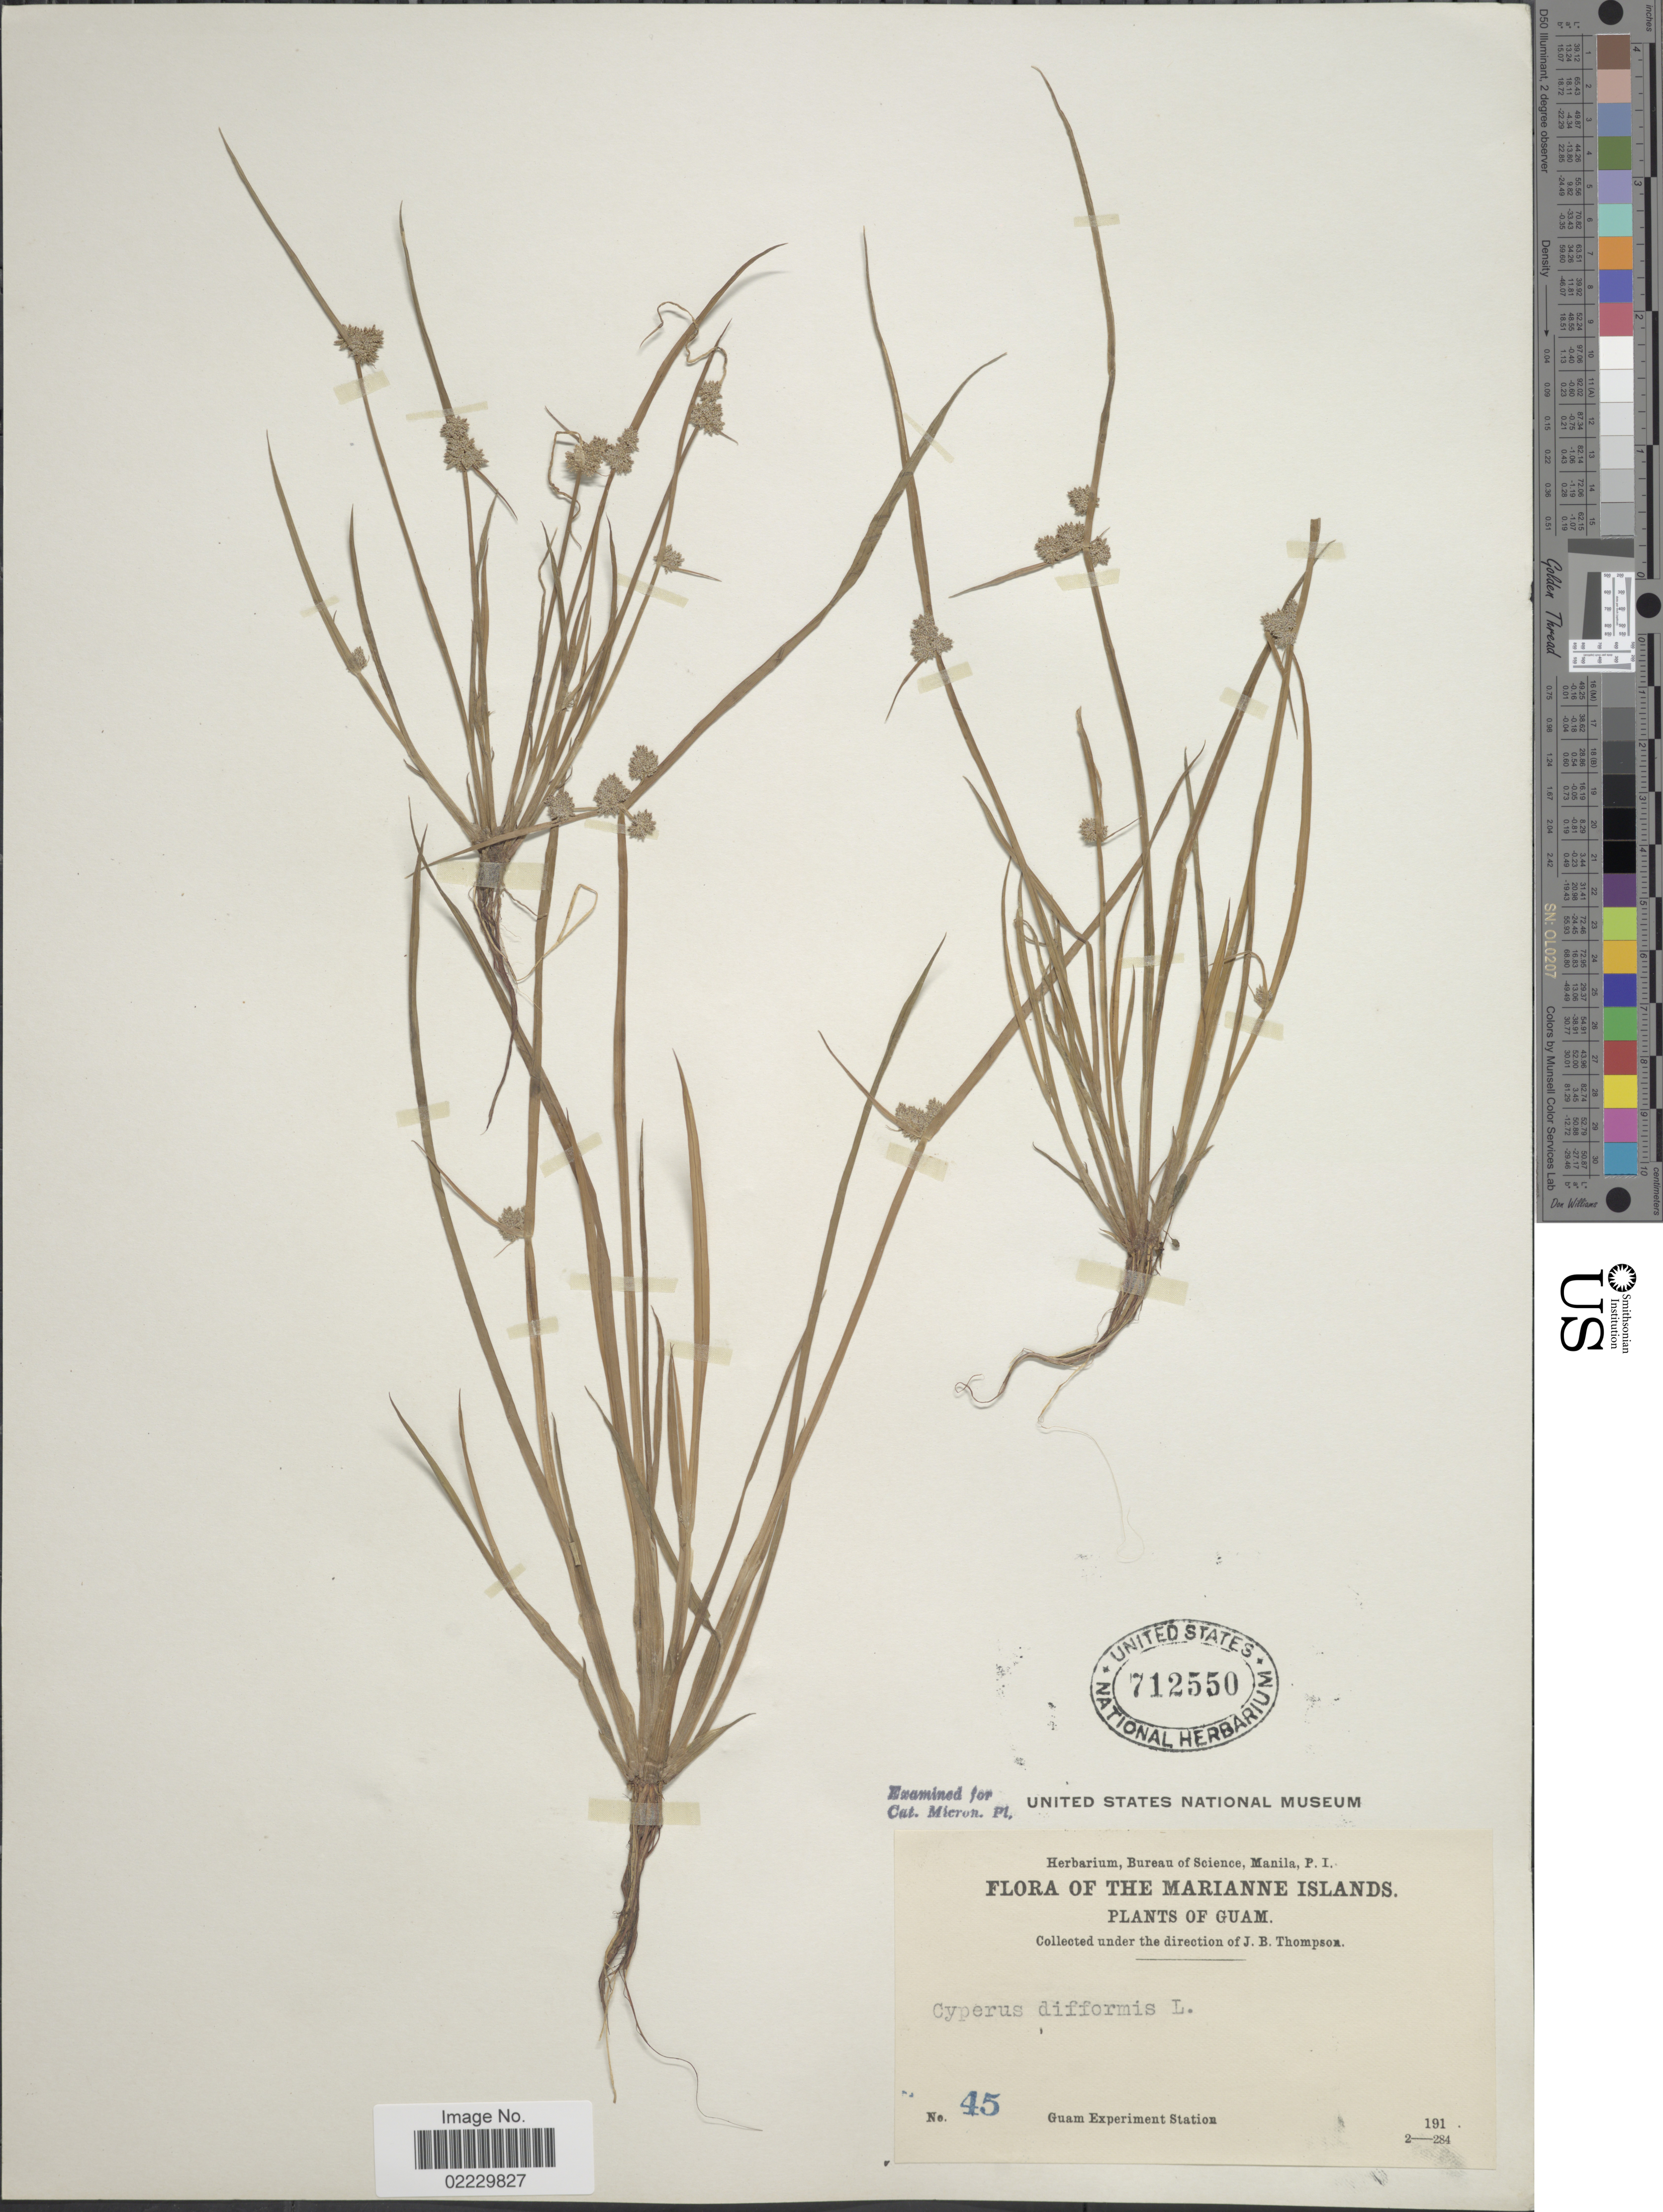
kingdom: Plantae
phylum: Tracheophyta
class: Liliopsida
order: Poales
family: Cyperaceae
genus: Cyperus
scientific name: Cyperus difformis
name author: L.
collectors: Guam Exp. Sta.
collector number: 45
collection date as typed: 191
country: Guam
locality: Marianne Islands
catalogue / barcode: US 712550